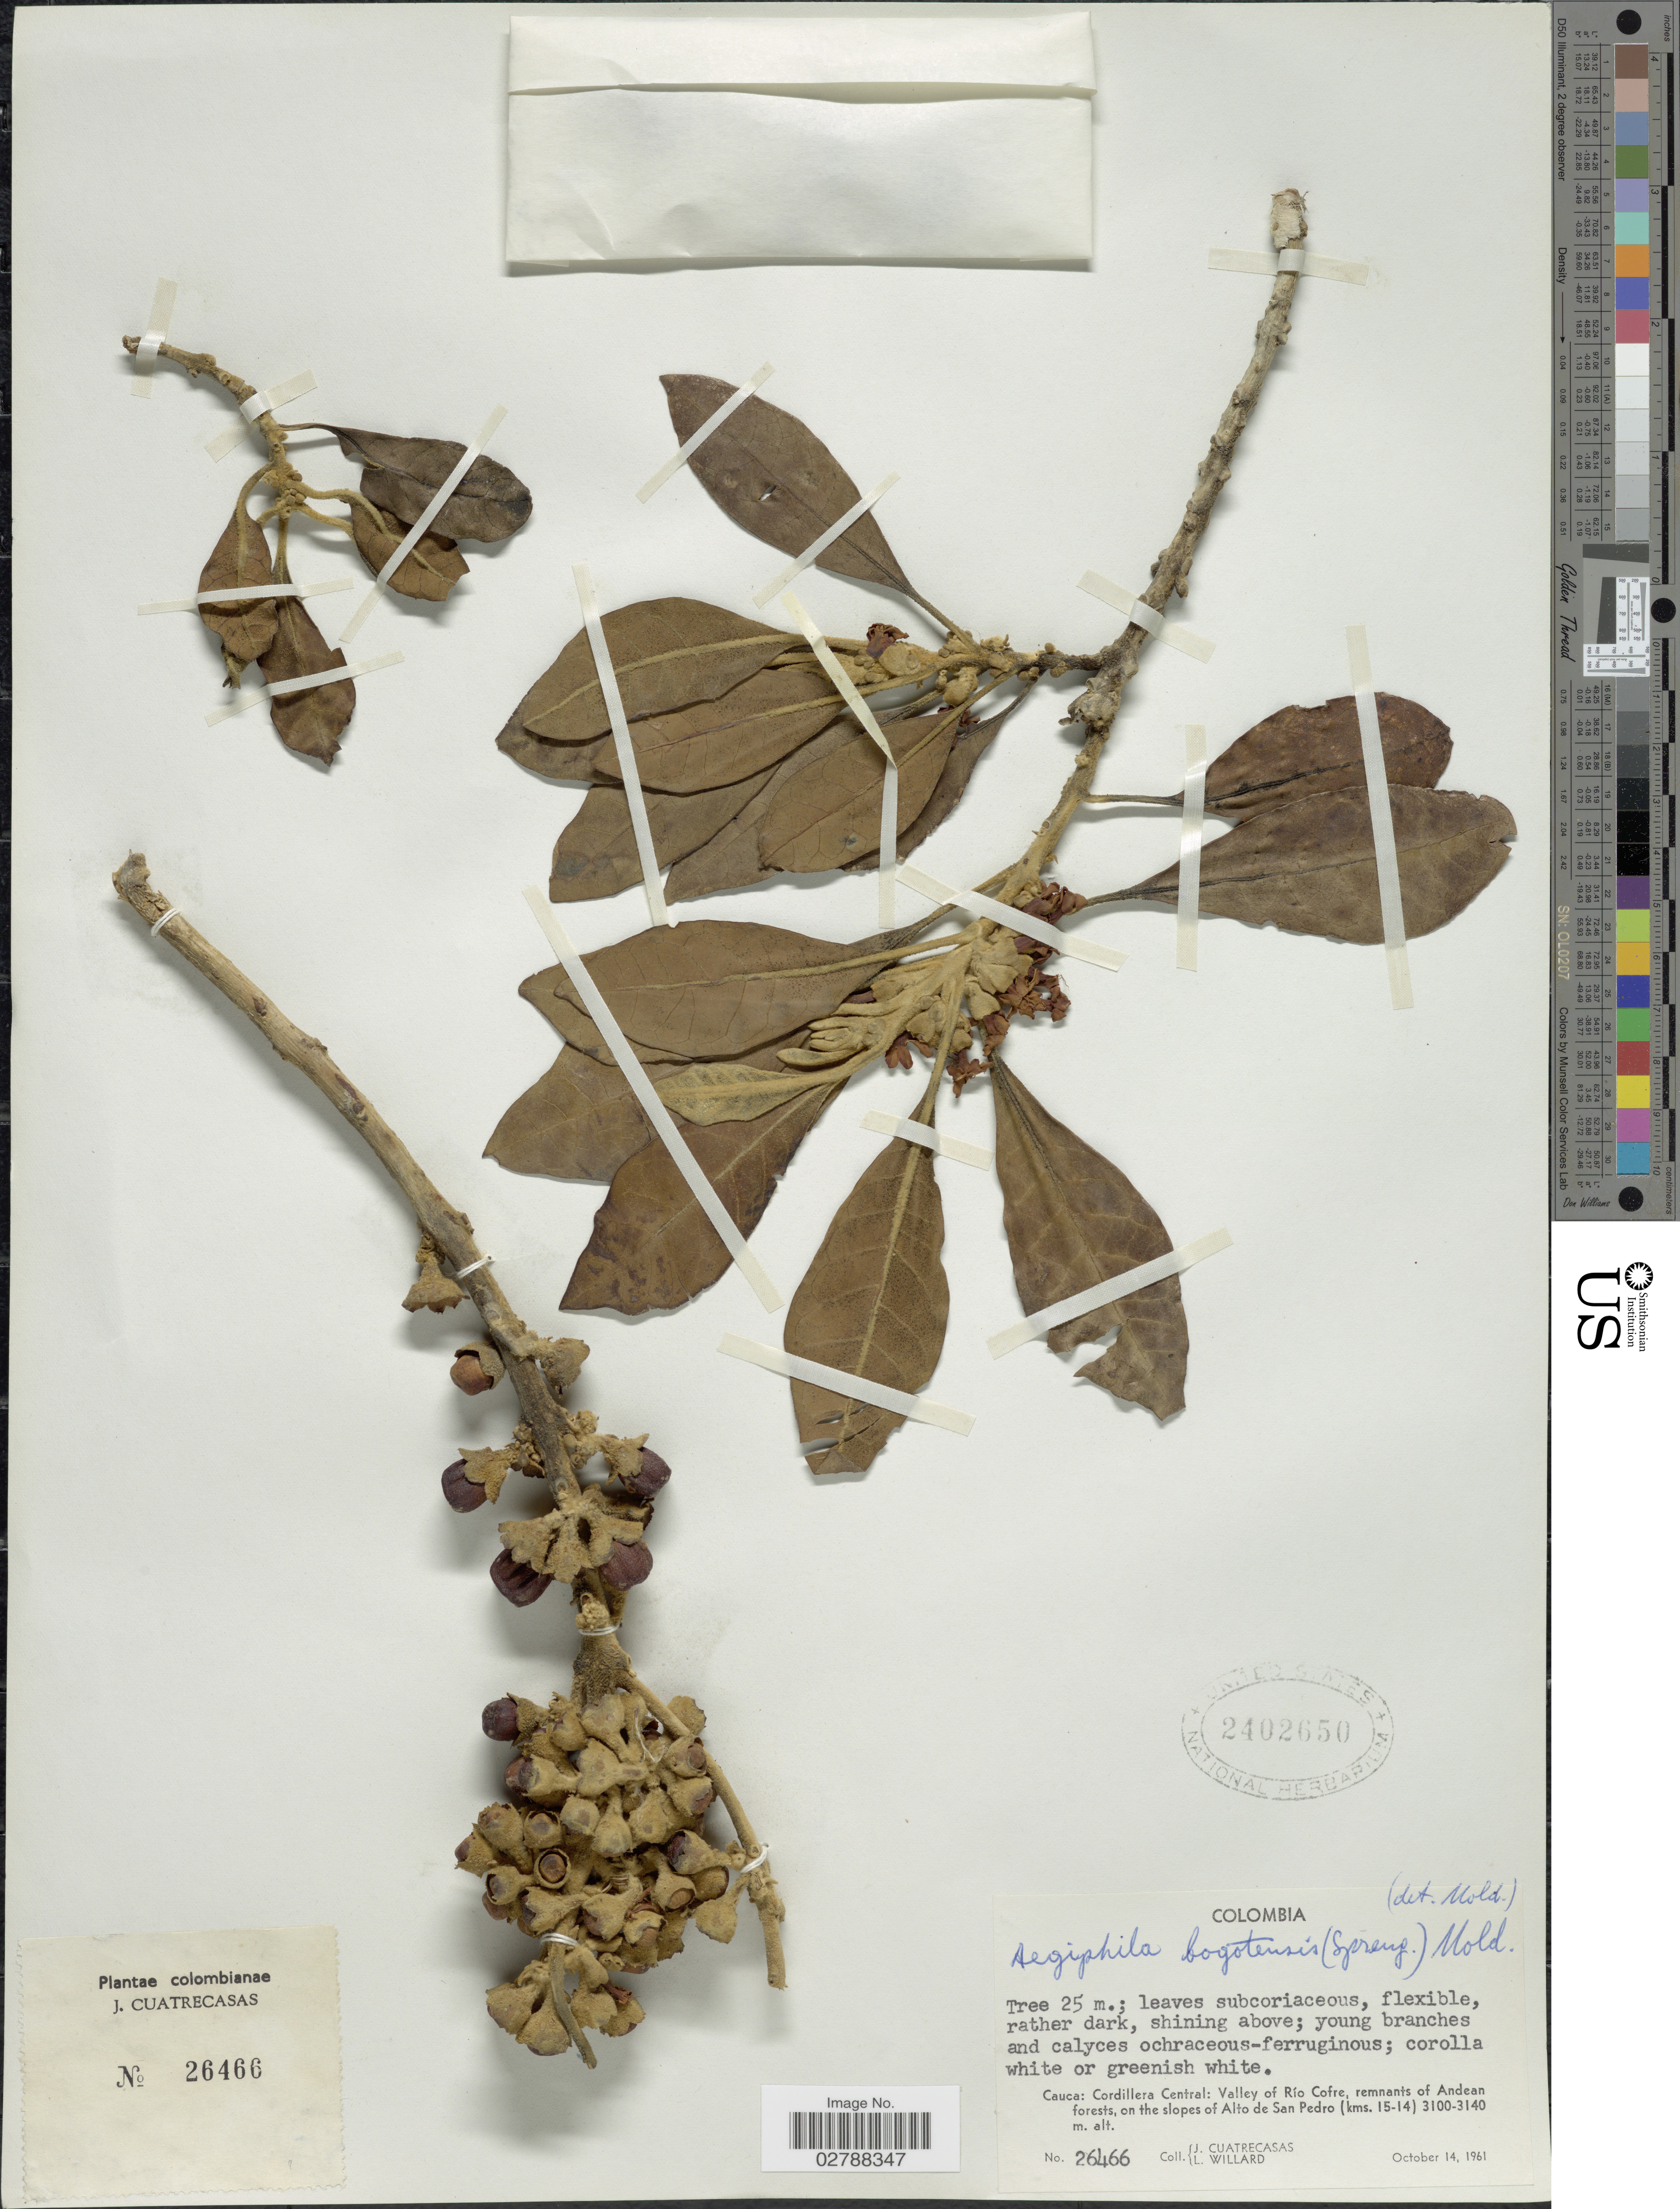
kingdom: Plantae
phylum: Tracheophyta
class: Magnoliopsida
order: Lamiales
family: Lamiaceae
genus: Aegiphila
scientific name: Aegiphila bogotensis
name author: (Spreng.) Moldenke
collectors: J. Cuatrecasas & L. Willard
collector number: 26466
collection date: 1961-10-14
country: Colombia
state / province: Cauca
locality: Cauca: Cordillera Central: Valley of Río Cofre, remnants of Andean forests, on the slopes of Alto de San Pedro (kms. 15-14).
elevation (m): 3100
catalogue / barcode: US 2402650